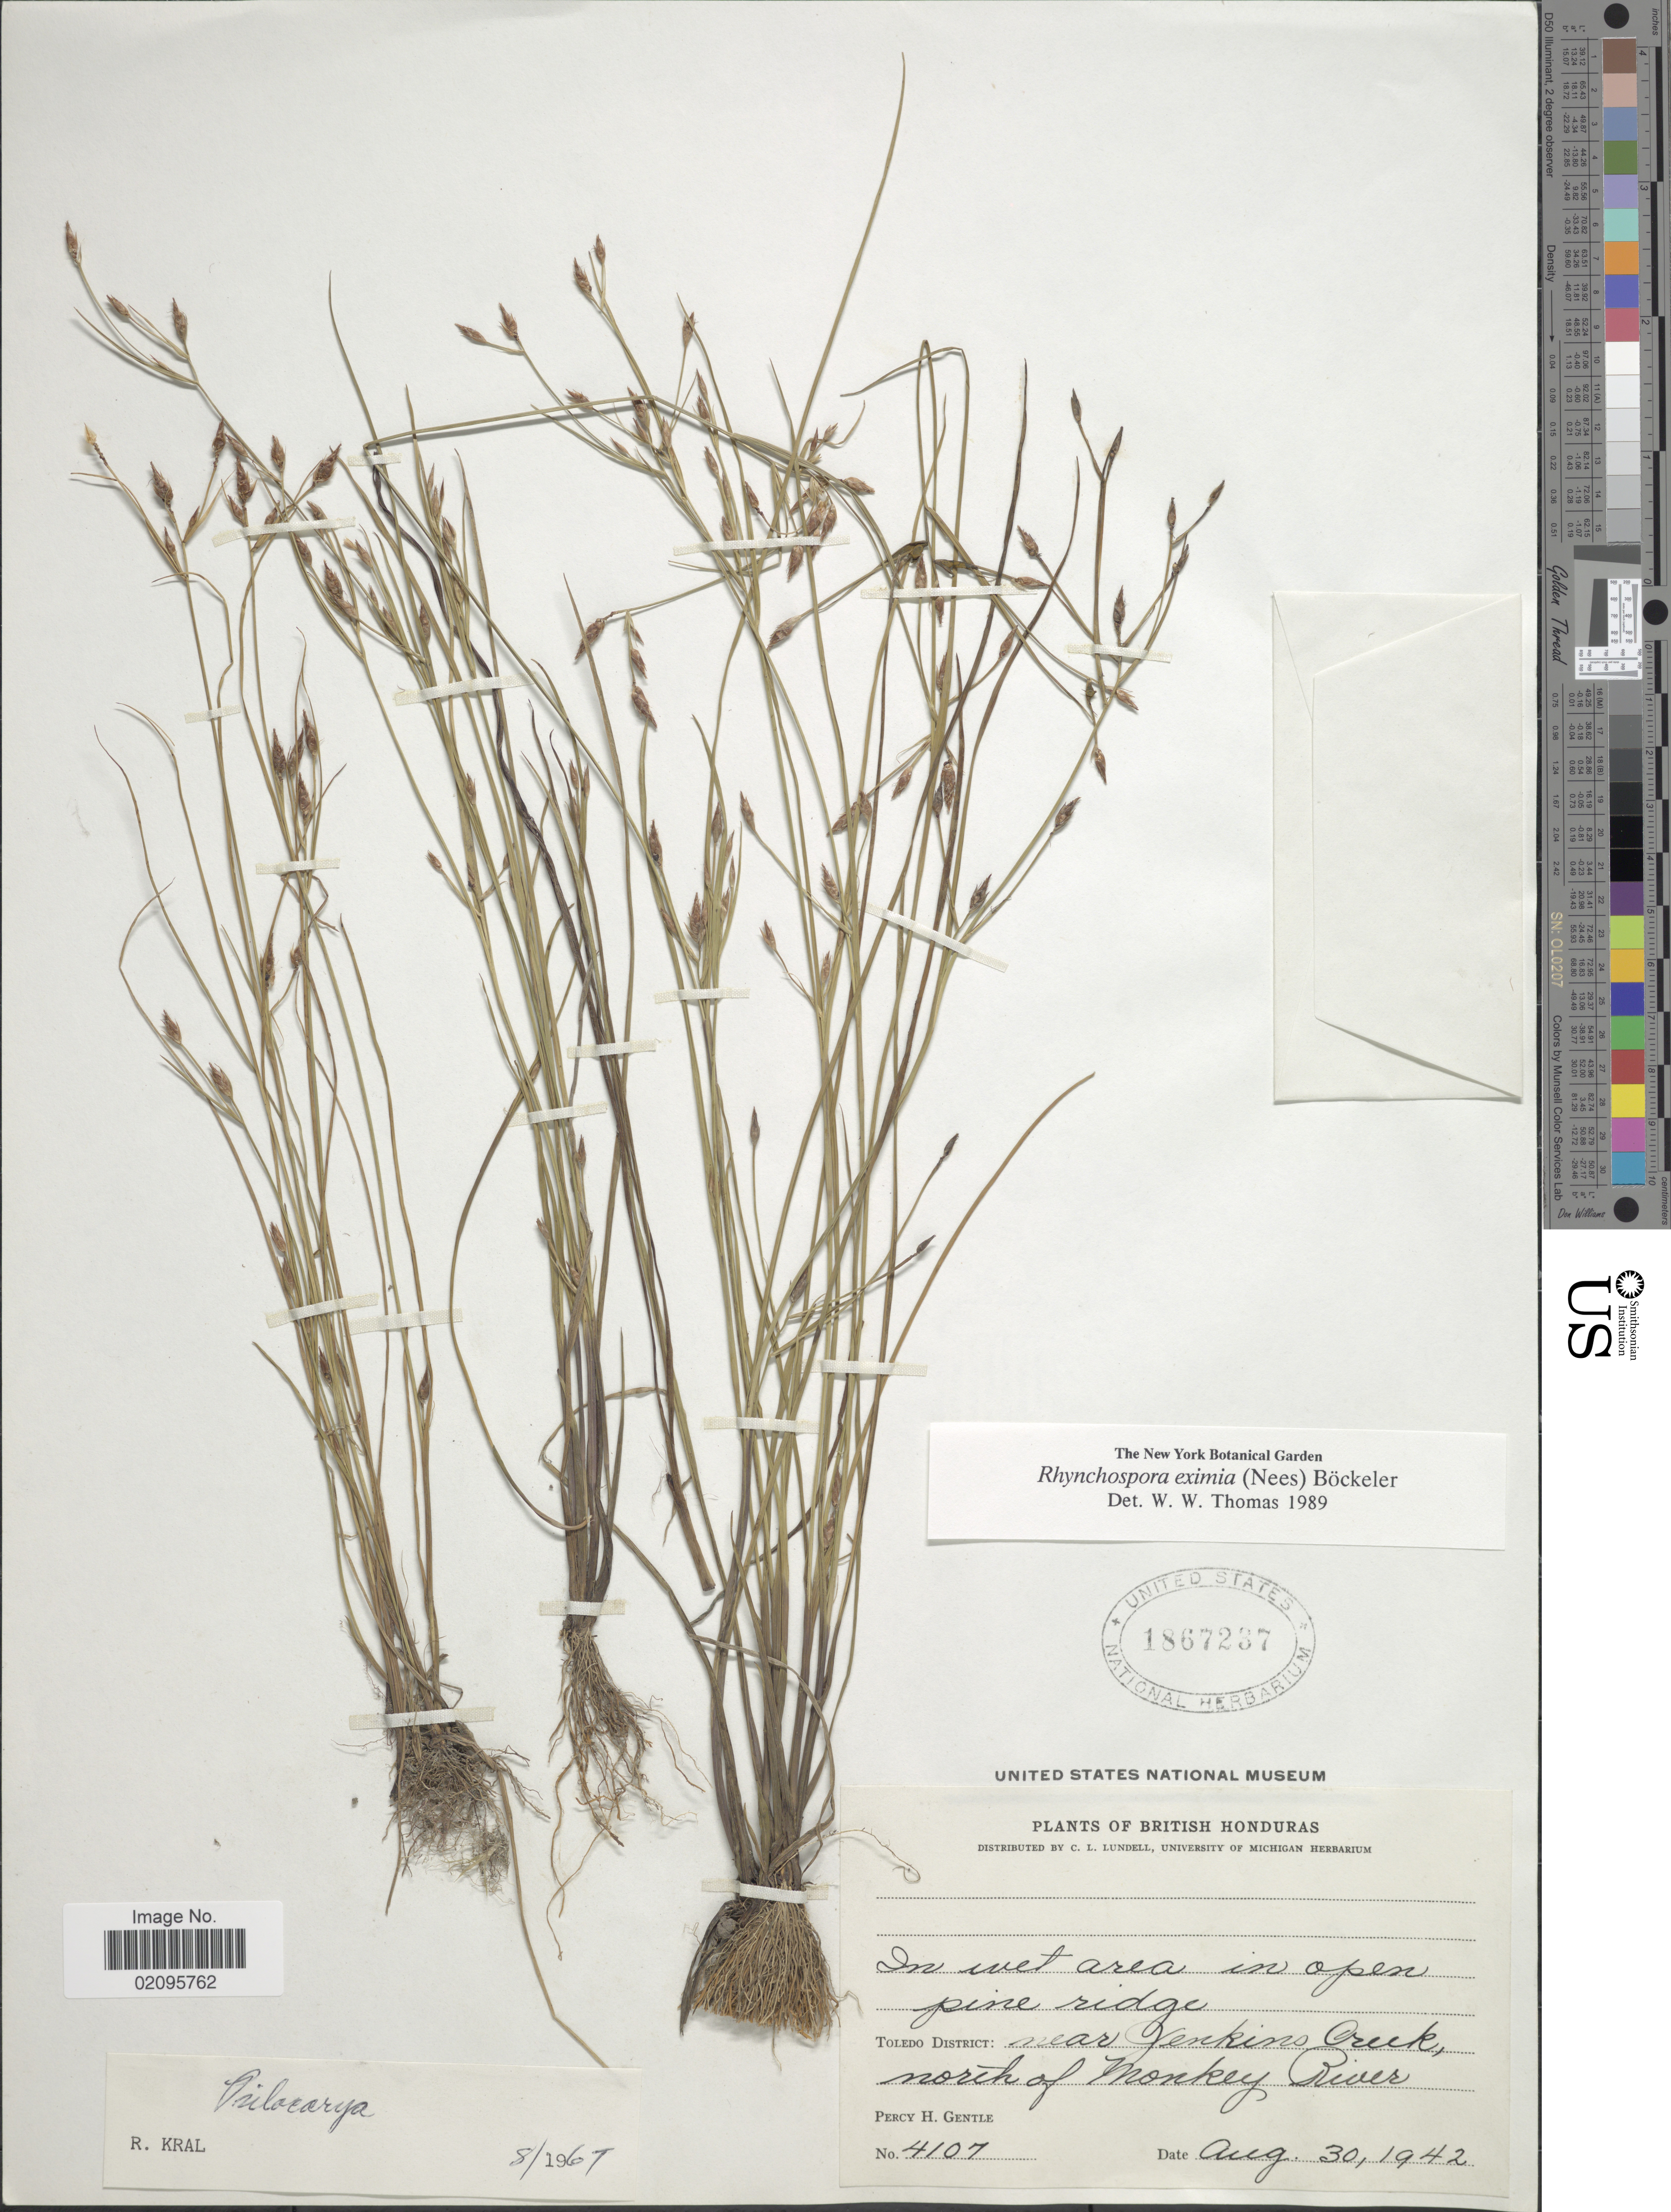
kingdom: Plantae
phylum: Tracheophyta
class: Liliopsida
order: Poales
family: Cyperaceae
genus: Rhynchospora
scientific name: Rhynchospora eximia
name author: (Nees) Boeckeler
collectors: P. H. Gentle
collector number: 4107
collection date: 1942-08-30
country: Belize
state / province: Toledo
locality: near Jenkins Creek north of Monkey River.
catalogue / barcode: US 1867237